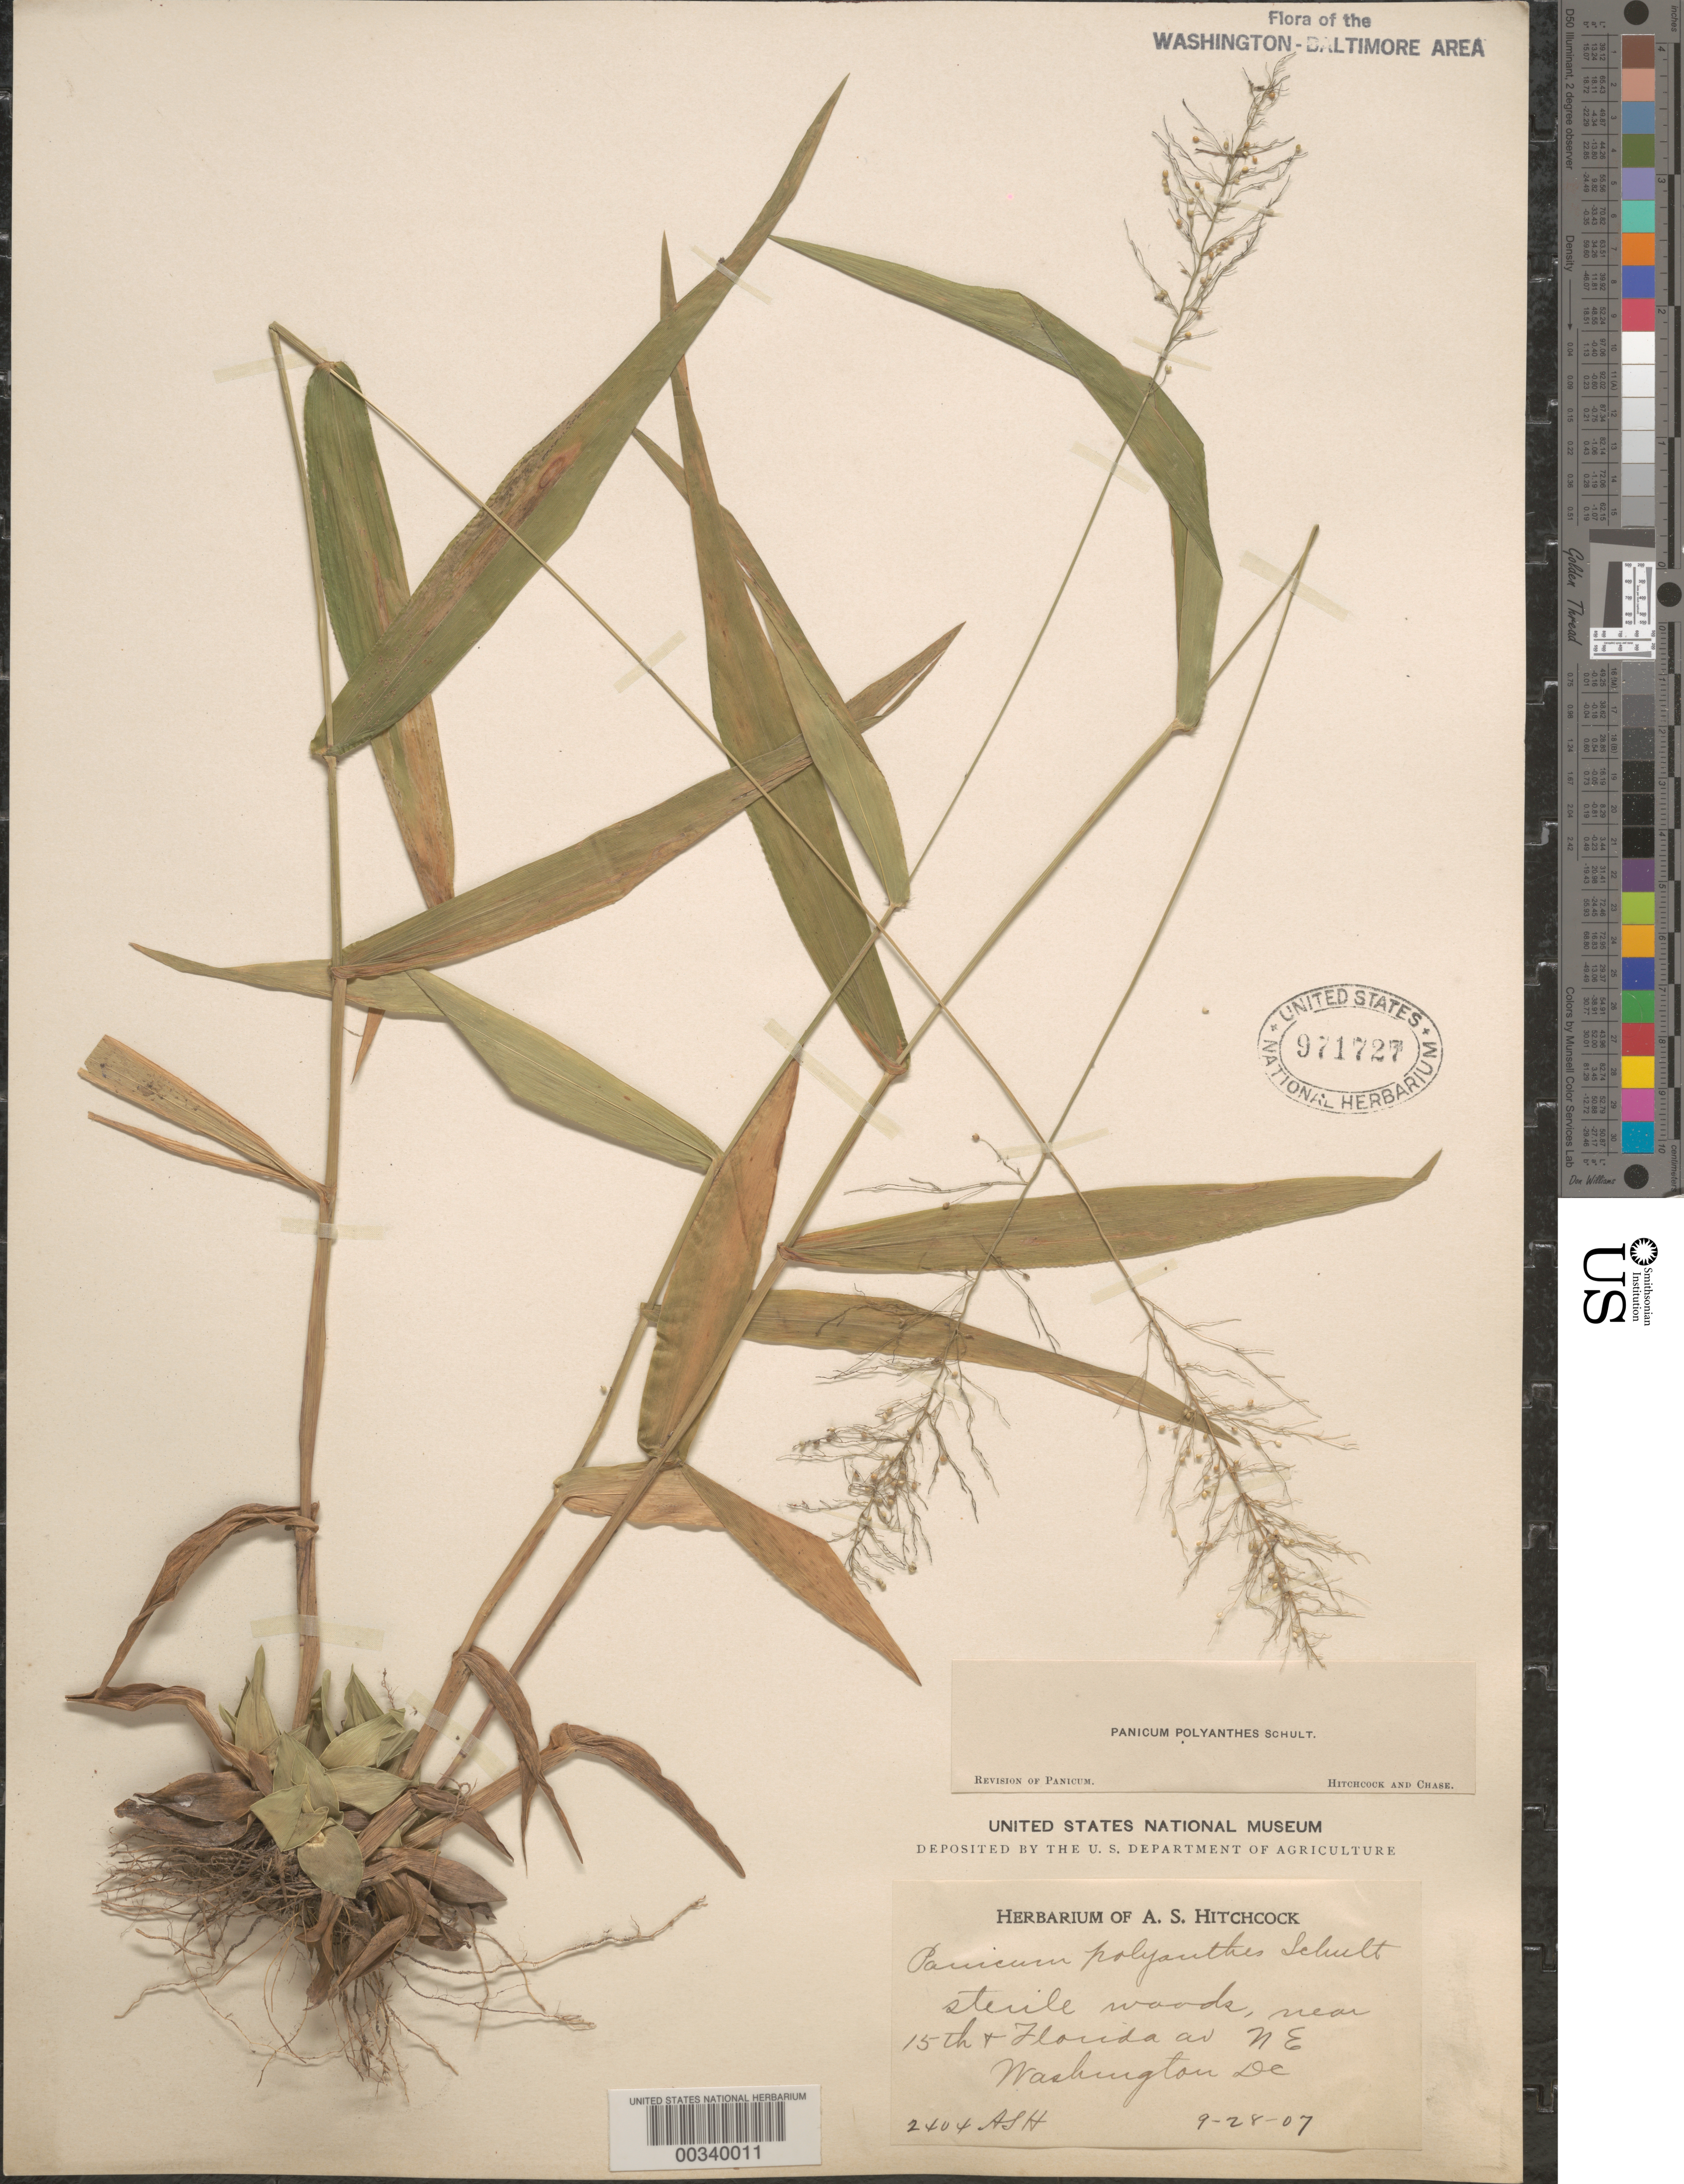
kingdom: Plantae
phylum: Tracheophyta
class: Liliopsida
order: Poales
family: Poaceae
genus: Dichanthelium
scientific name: Dichanthelium sphaerocarpon var. isophyllum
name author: (Scribn.) Gould & C.A. Clark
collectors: A. S. Hitchcock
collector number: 2404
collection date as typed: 28 Sep 1907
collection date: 1907-09-28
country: United States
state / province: District of Columbia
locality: Near 15th and Florida, NE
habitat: Sterile woods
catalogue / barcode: US 971727